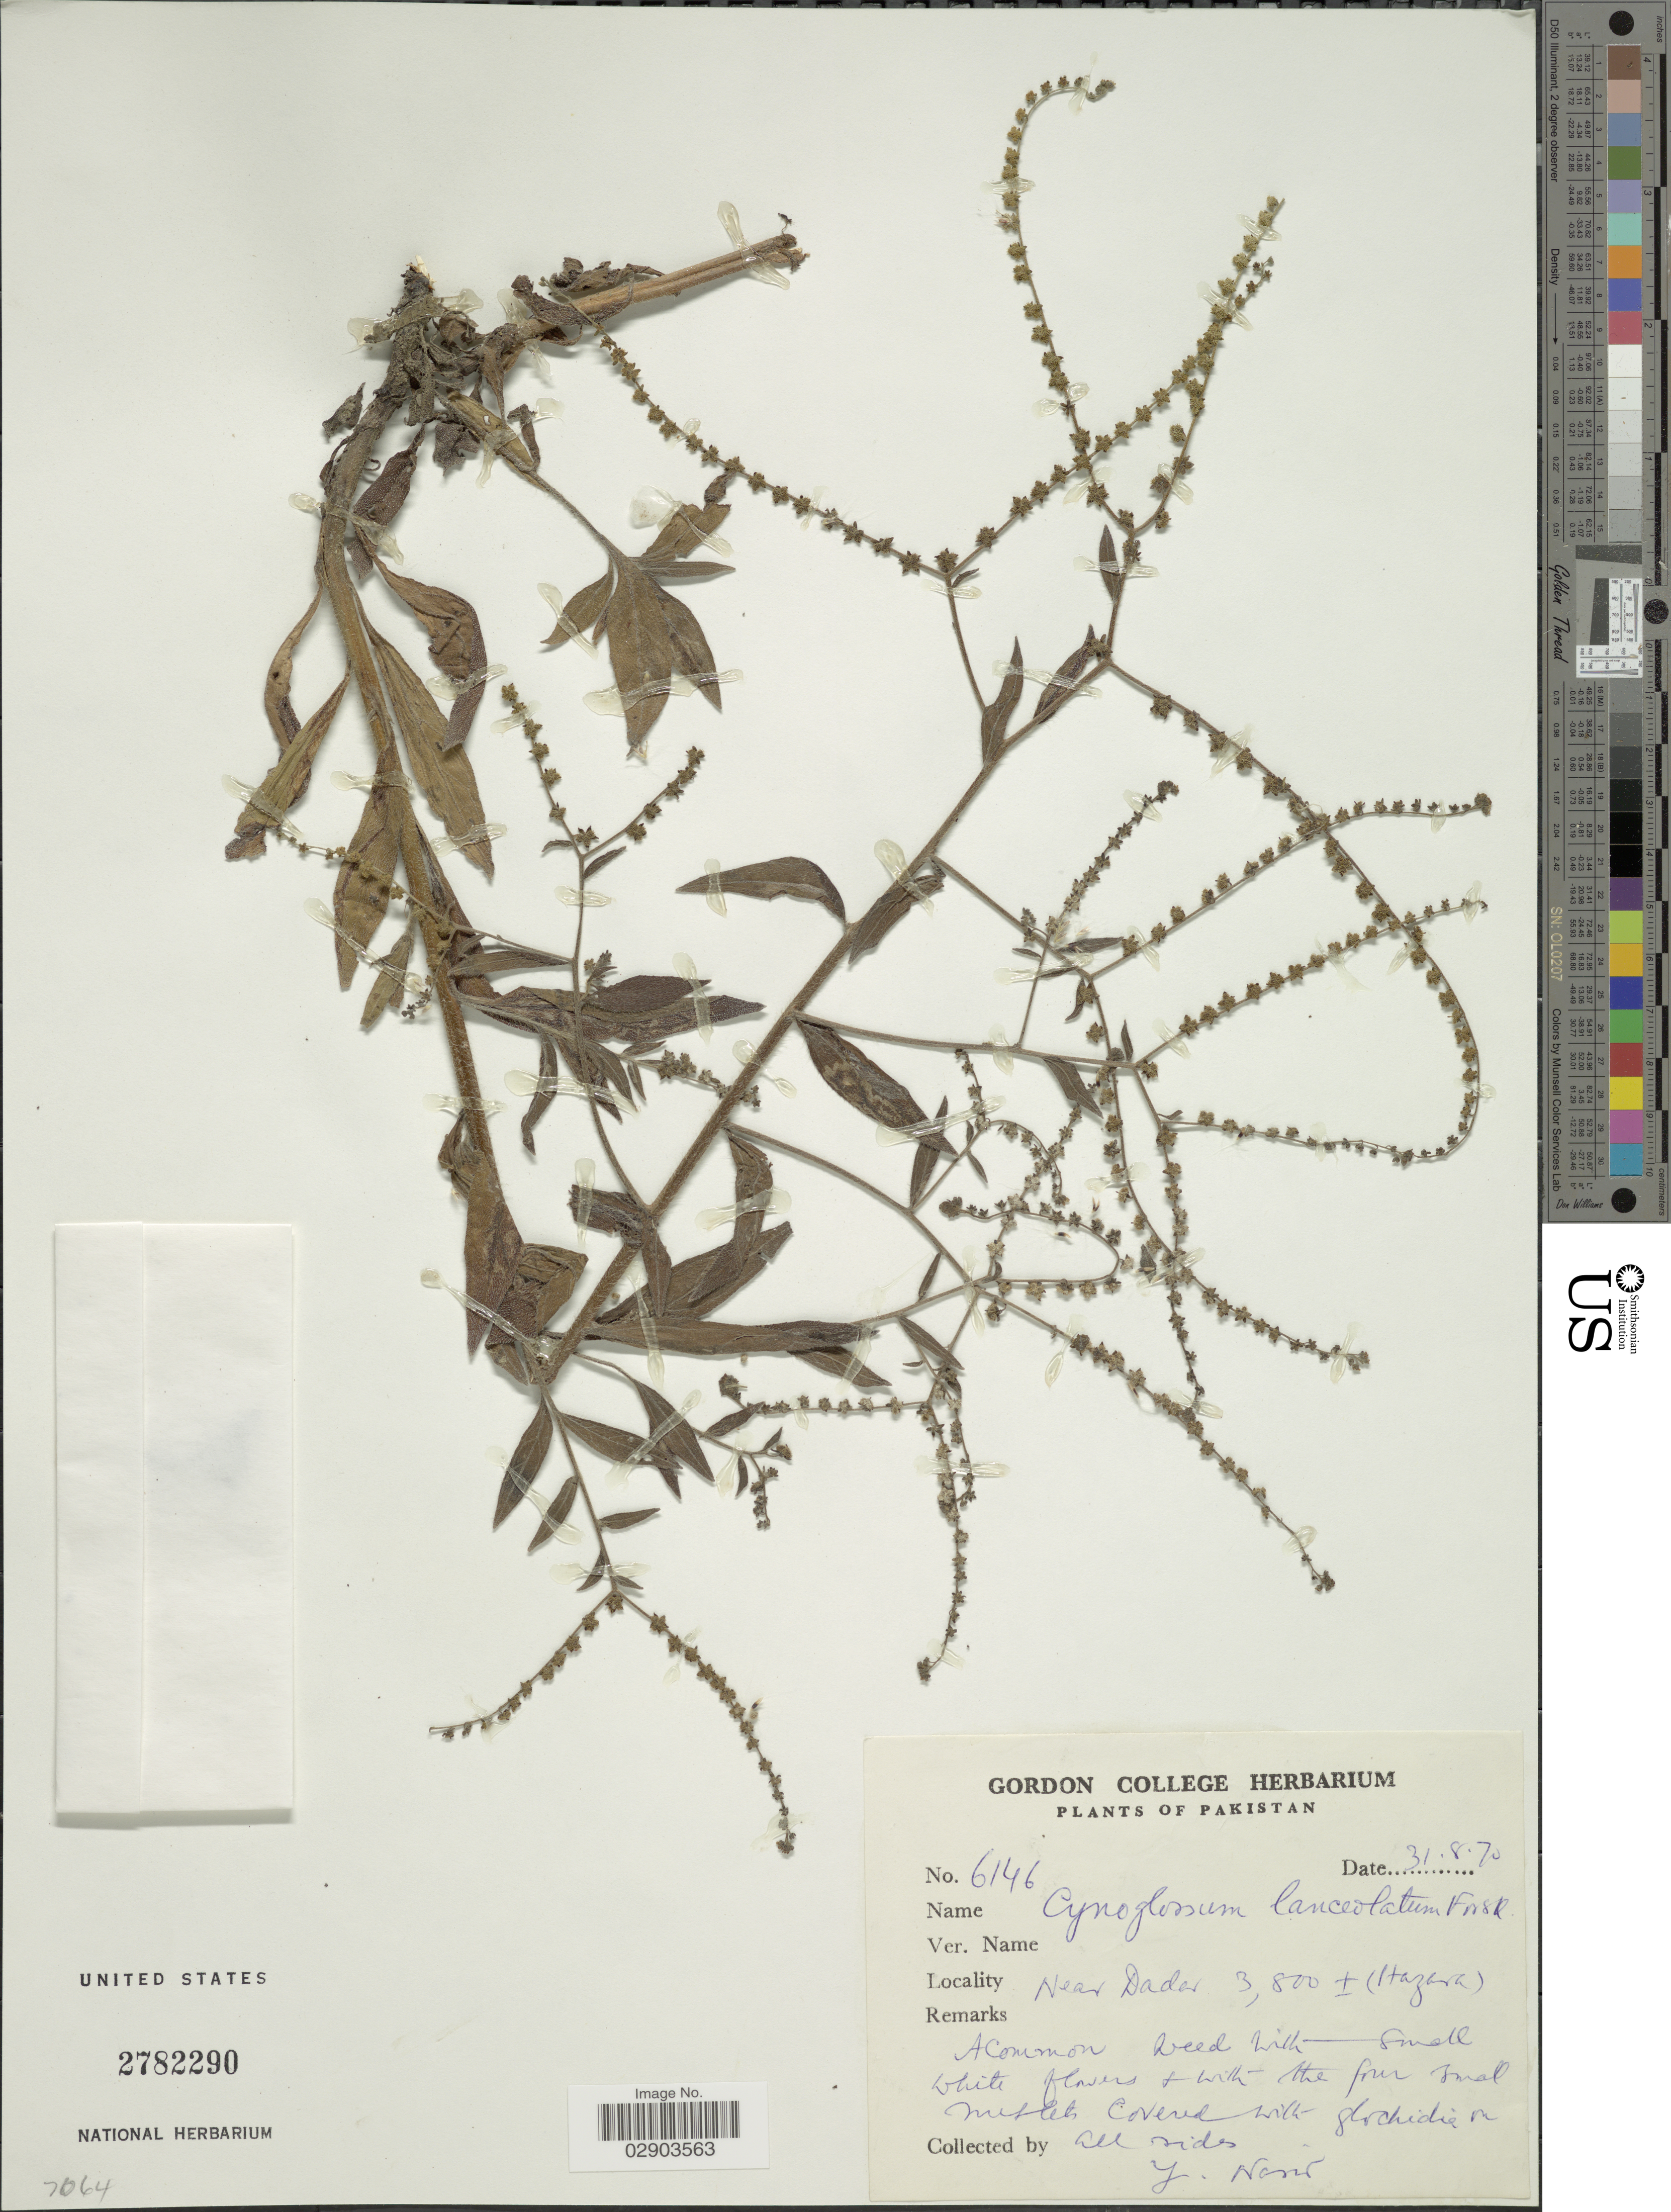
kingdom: Plantae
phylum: Tracheophyta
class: Magnoliopsida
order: Boraginales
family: Boraginaceae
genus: Cynoglossum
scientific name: Cynoglossum lanceolatum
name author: Forssk.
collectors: Y. Nasir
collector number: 6146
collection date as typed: Transcribed d/m/y: 31/8/70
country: Pakistan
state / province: Khyber Pakhtunkhwa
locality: Near Dadar, (Hazara).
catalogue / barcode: US 2782290